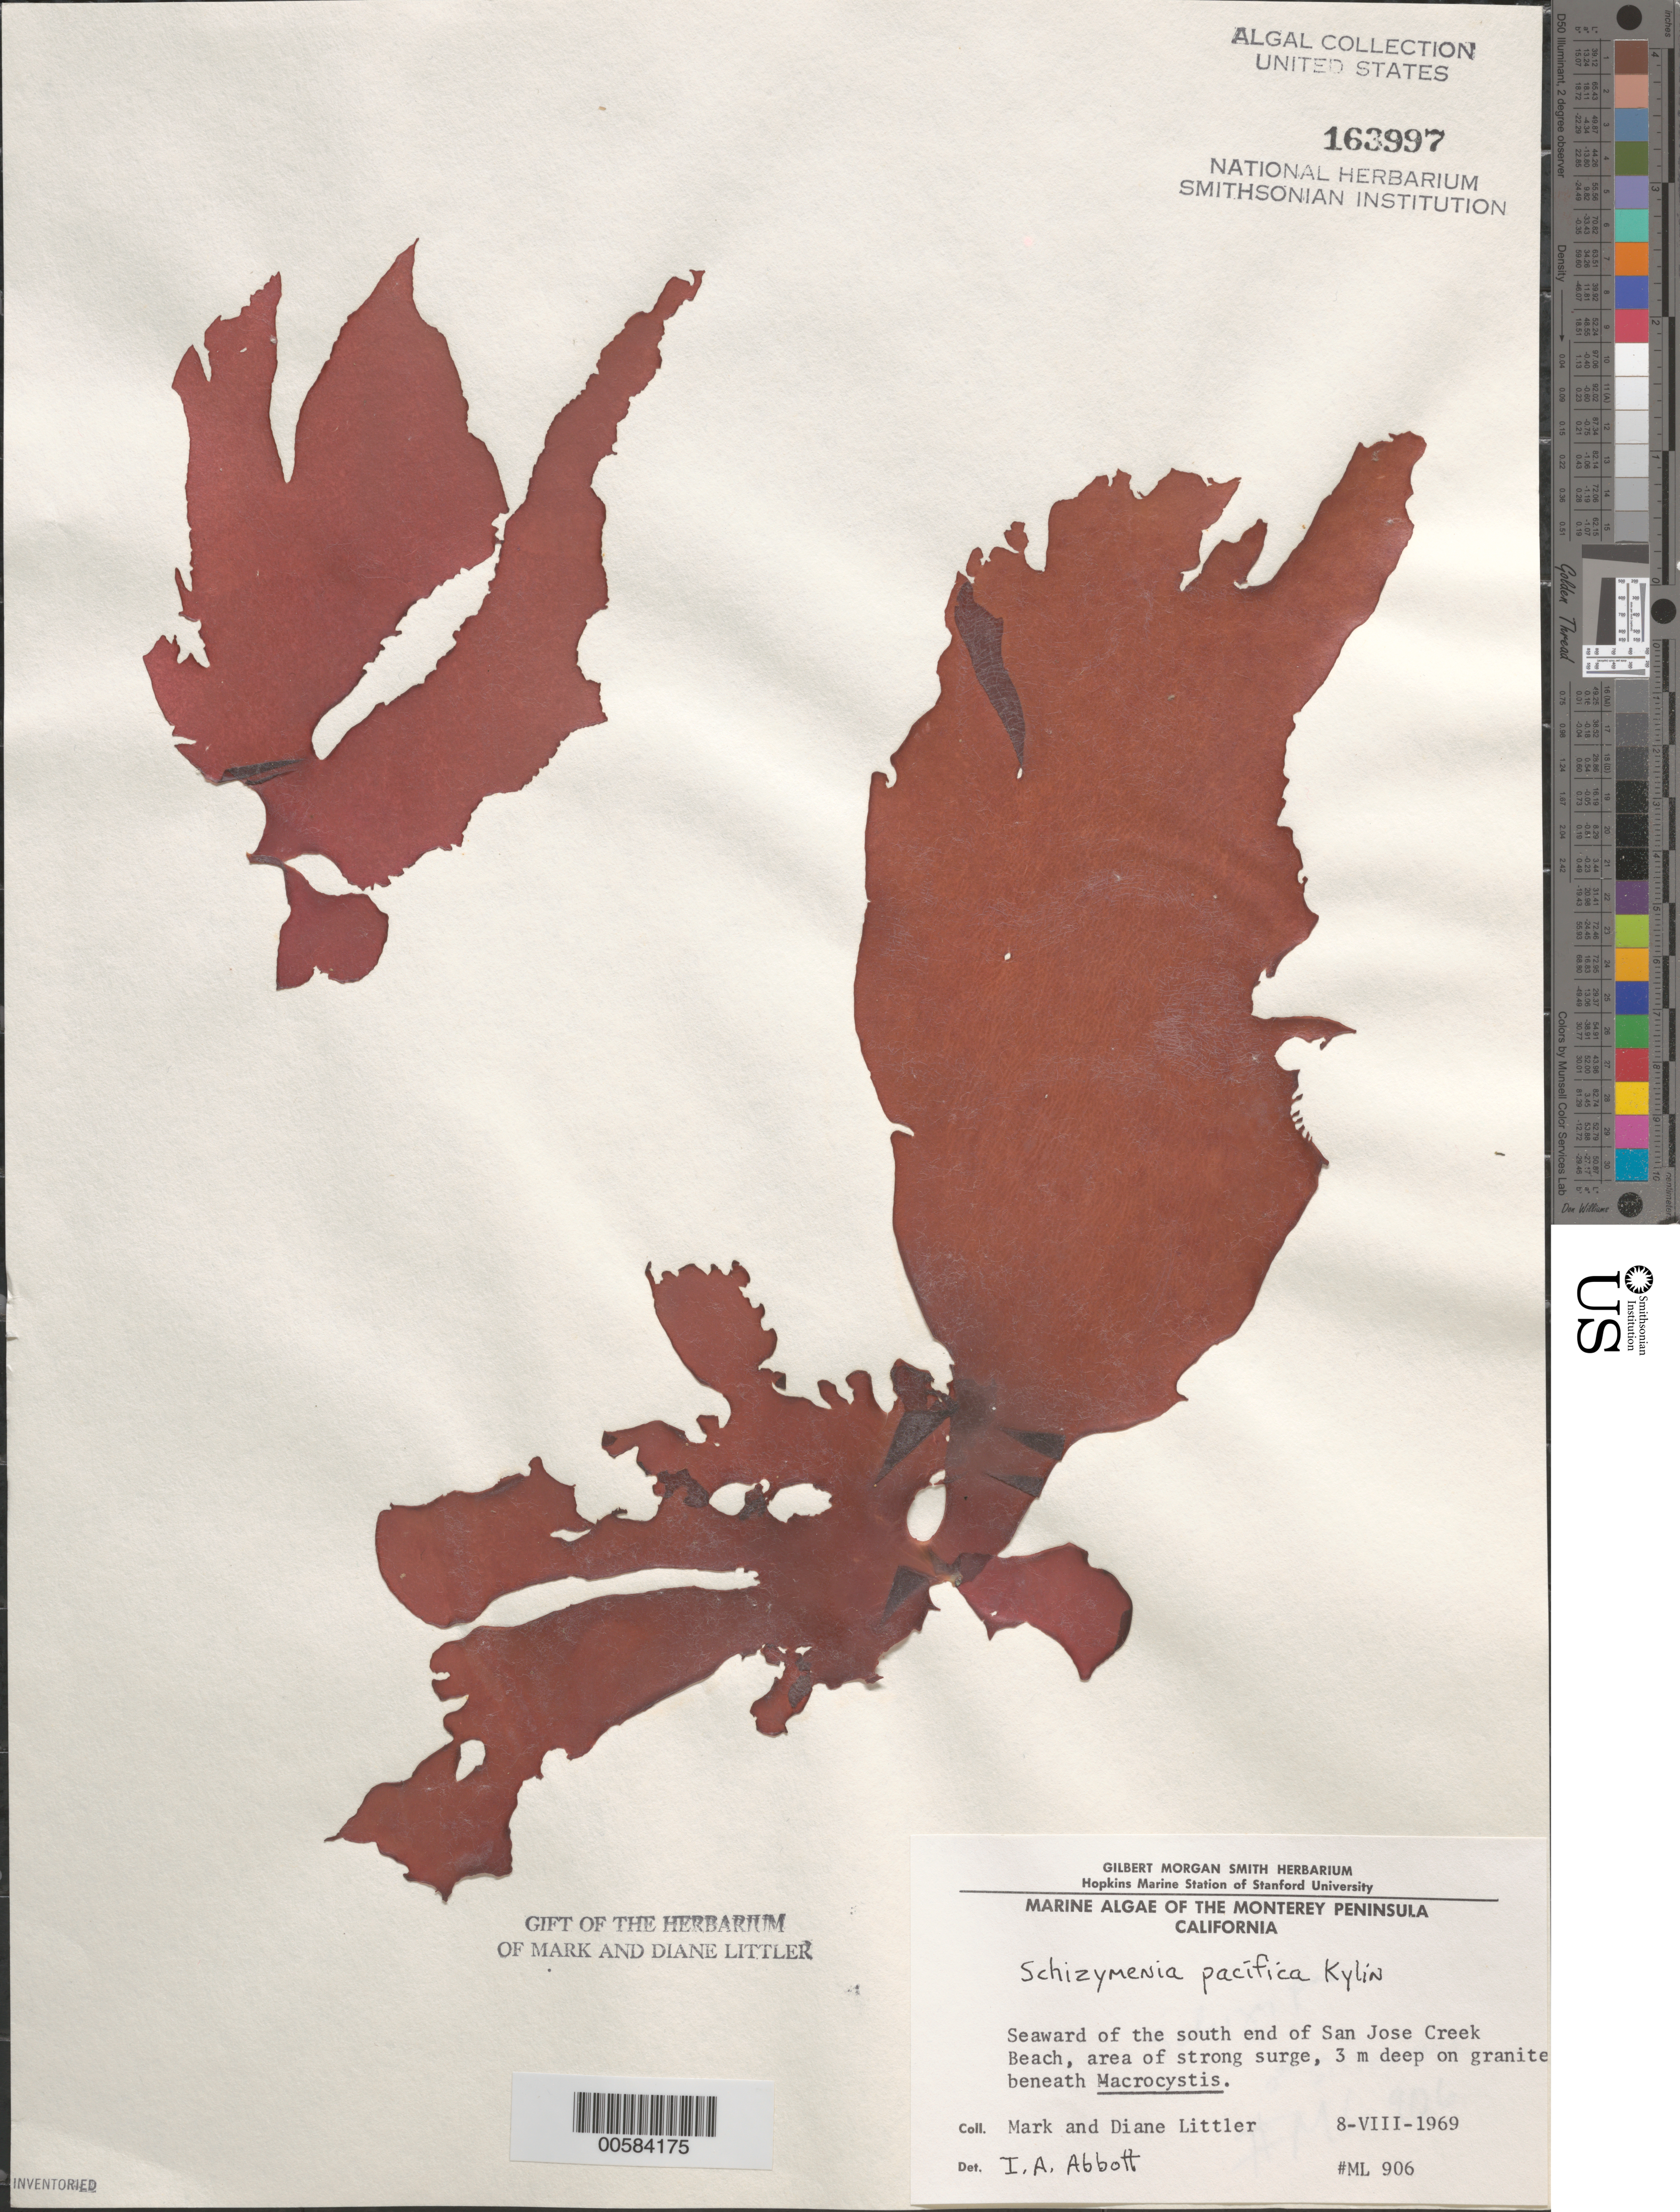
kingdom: Plantae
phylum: Rhodophyta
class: Florideophyceae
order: Nemastomatales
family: Schizymeniaceae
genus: Schizymenia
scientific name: Schizymenia pacifica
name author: (Kylin) Kylin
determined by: Abbott, Isabella A.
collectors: M. M. Littler & D. S. Littler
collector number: ML 906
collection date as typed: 08 Aug 1969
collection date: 1969-08-08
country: United States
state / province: California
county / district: Monterey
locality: San Jose Creek Beach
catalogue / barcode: US 163997